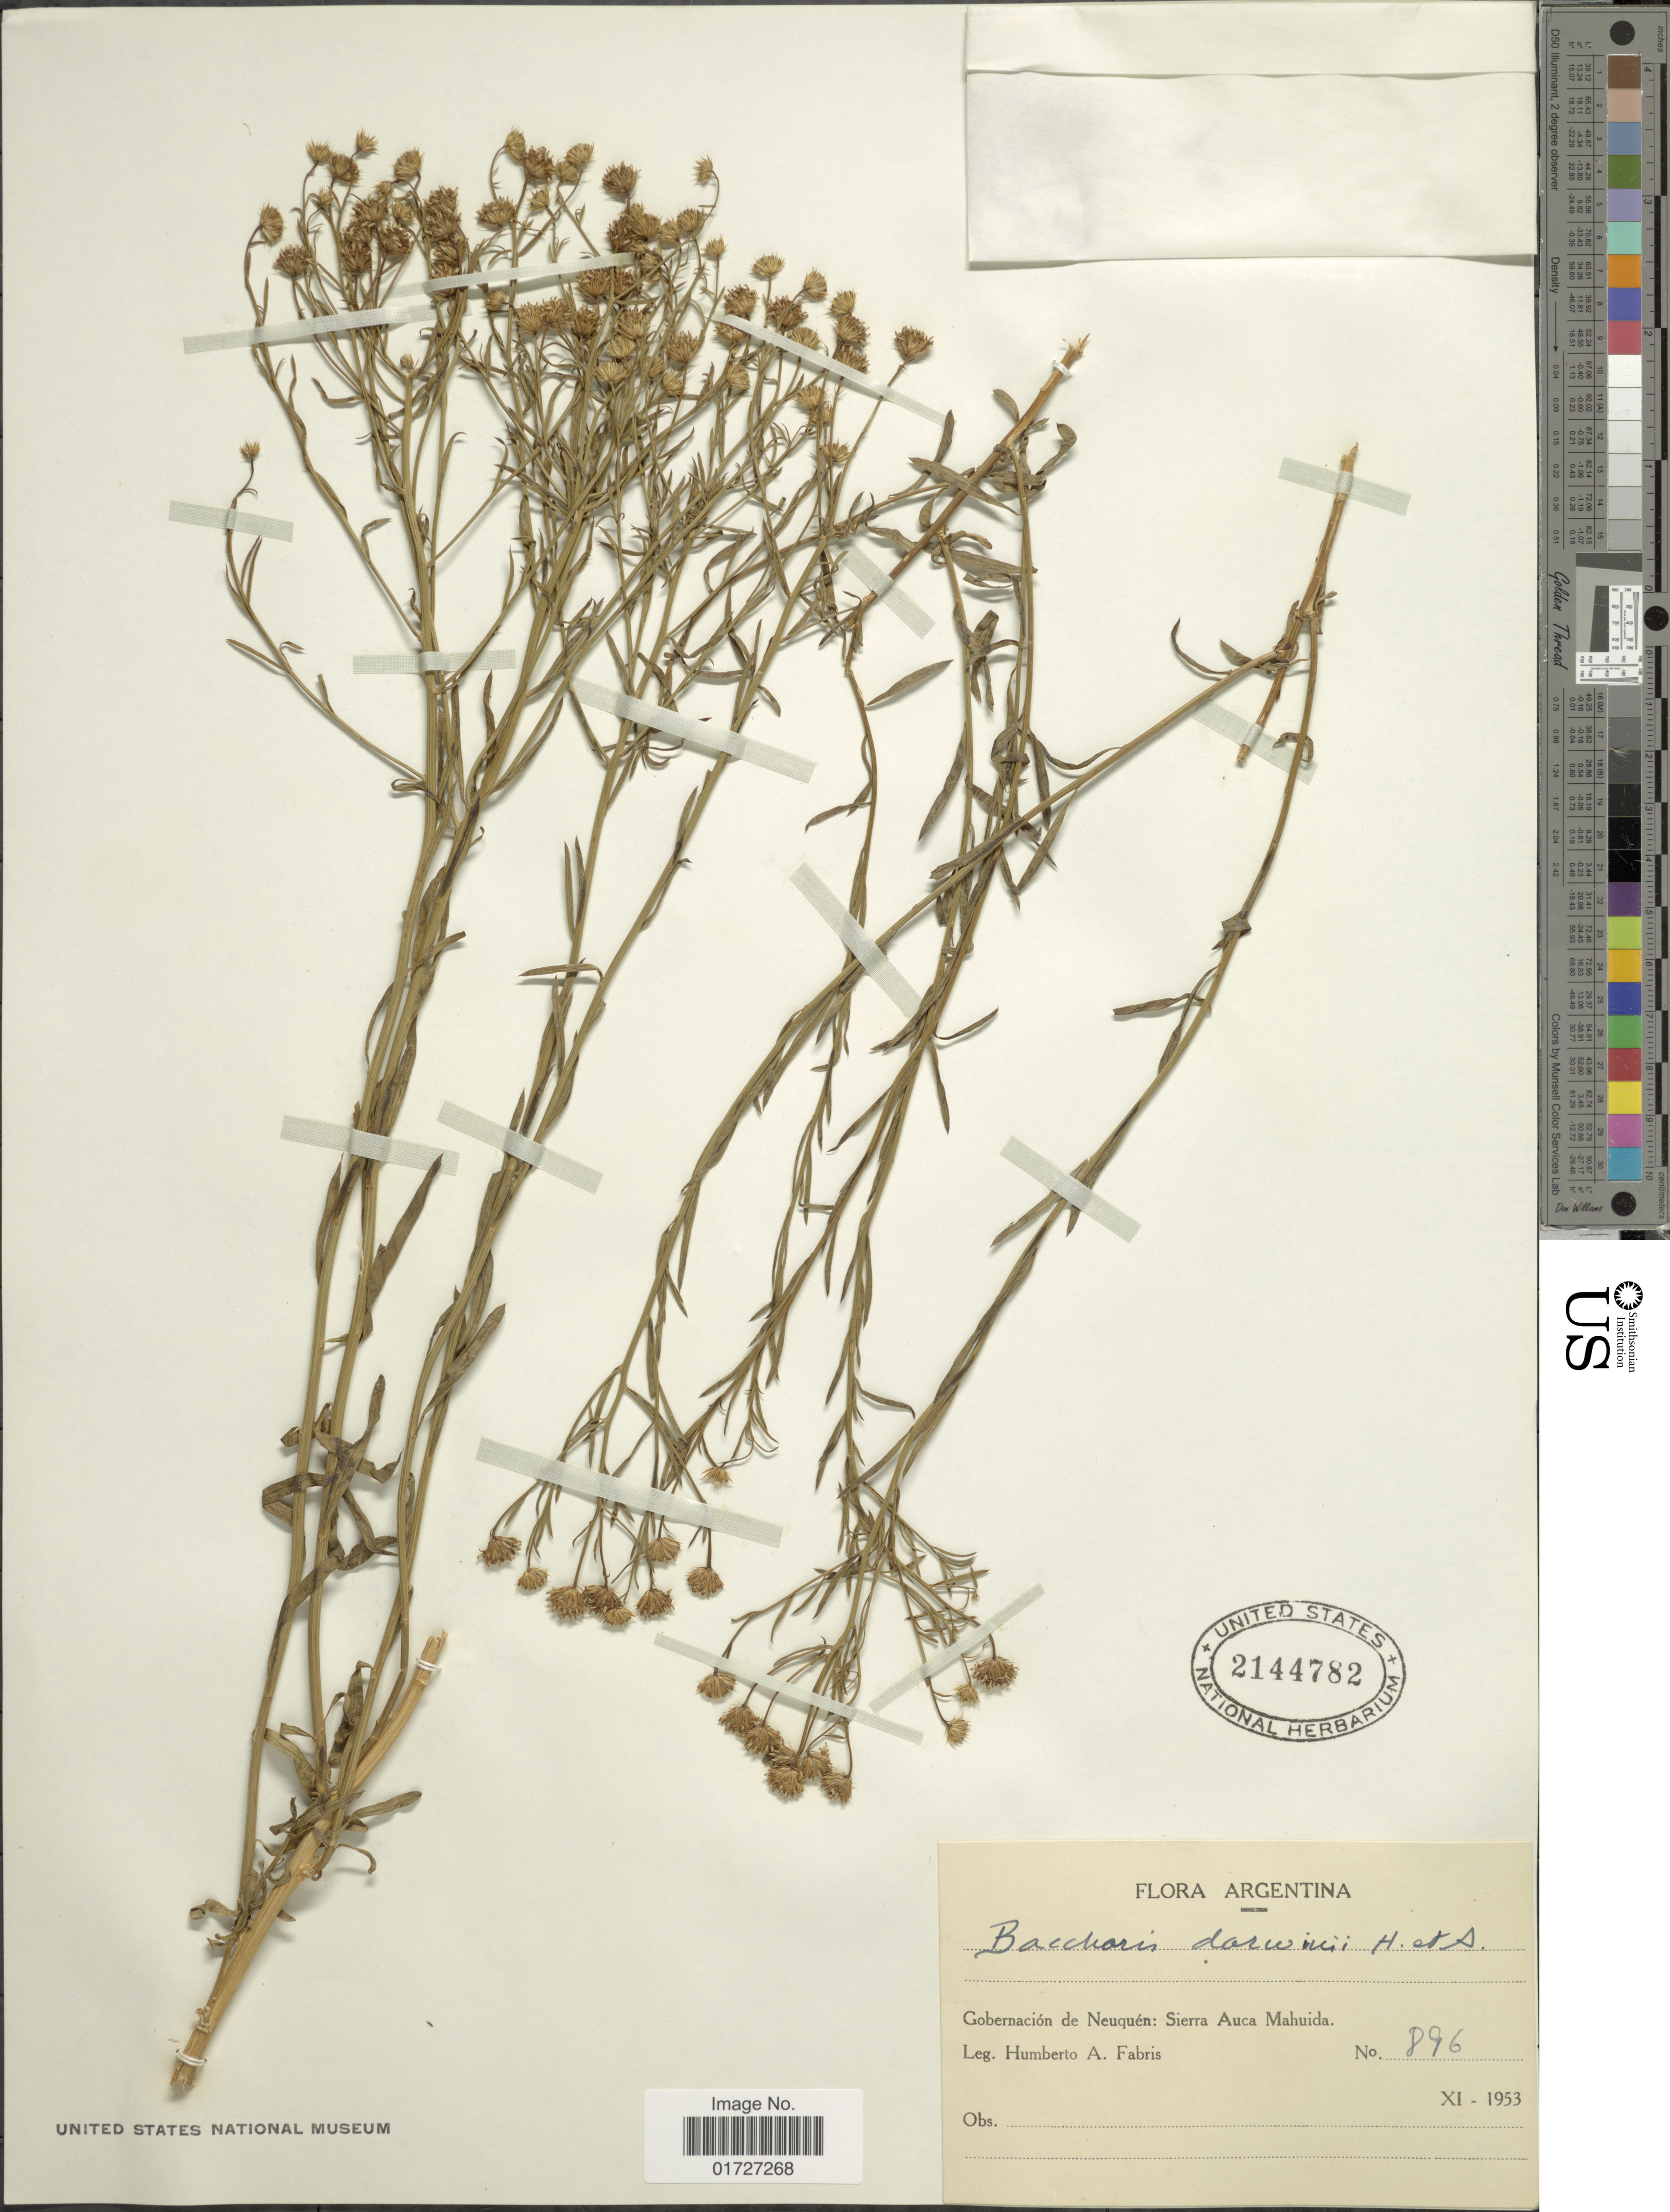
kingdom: Plantae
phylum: Tracheophyta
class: Magnoliopsida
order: Asterales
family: Asteraceae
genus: Baccharis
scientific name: Baccharis darwinii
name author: Hook. & Arn.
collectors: H. A. Fabris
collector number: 896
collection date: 1953-11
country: Argentina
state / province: Neuquen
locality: Sierra Auca Mahuida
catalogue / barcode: US 2144782